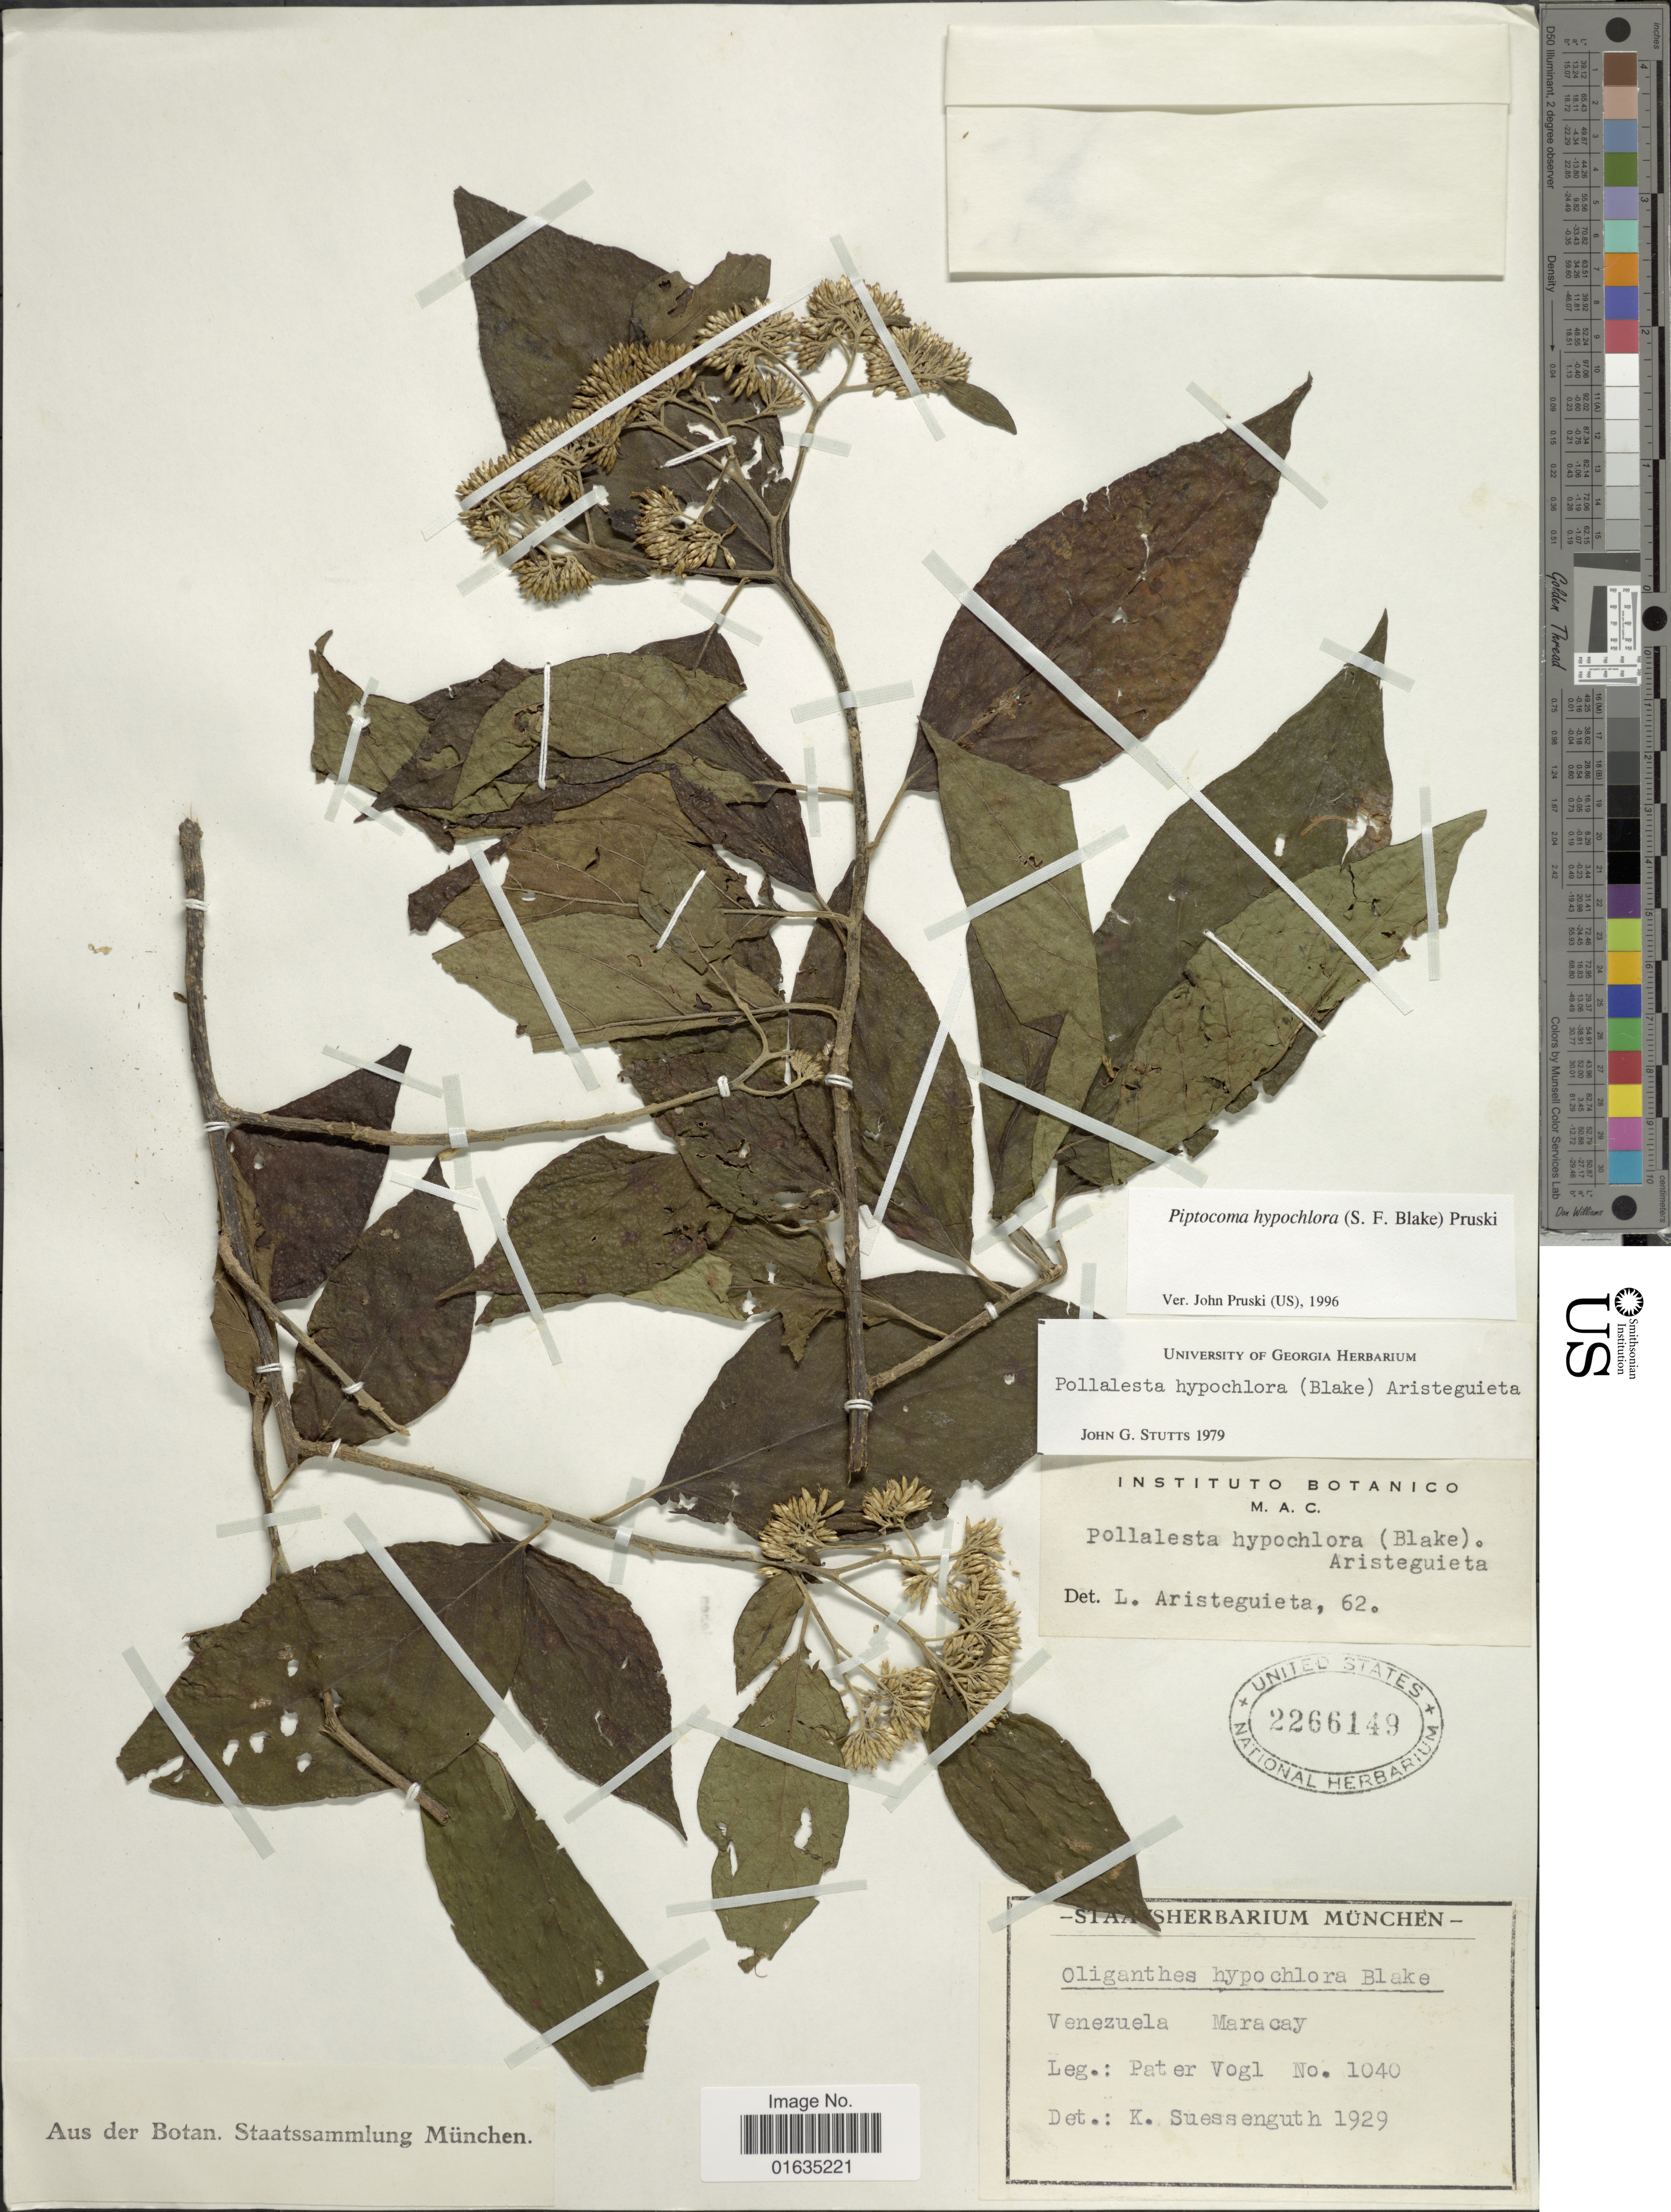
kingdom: Plantae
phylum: Tracheophyta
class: Magnoliopsida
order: Asterales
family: Asteraceae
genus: Piptocoma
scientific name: Piptocoma hypochlora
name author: (S.F. Blake) Pruski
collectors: P. C. Vogl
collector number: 1040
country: Venezuela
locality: Maracay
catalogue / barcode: US 2266149